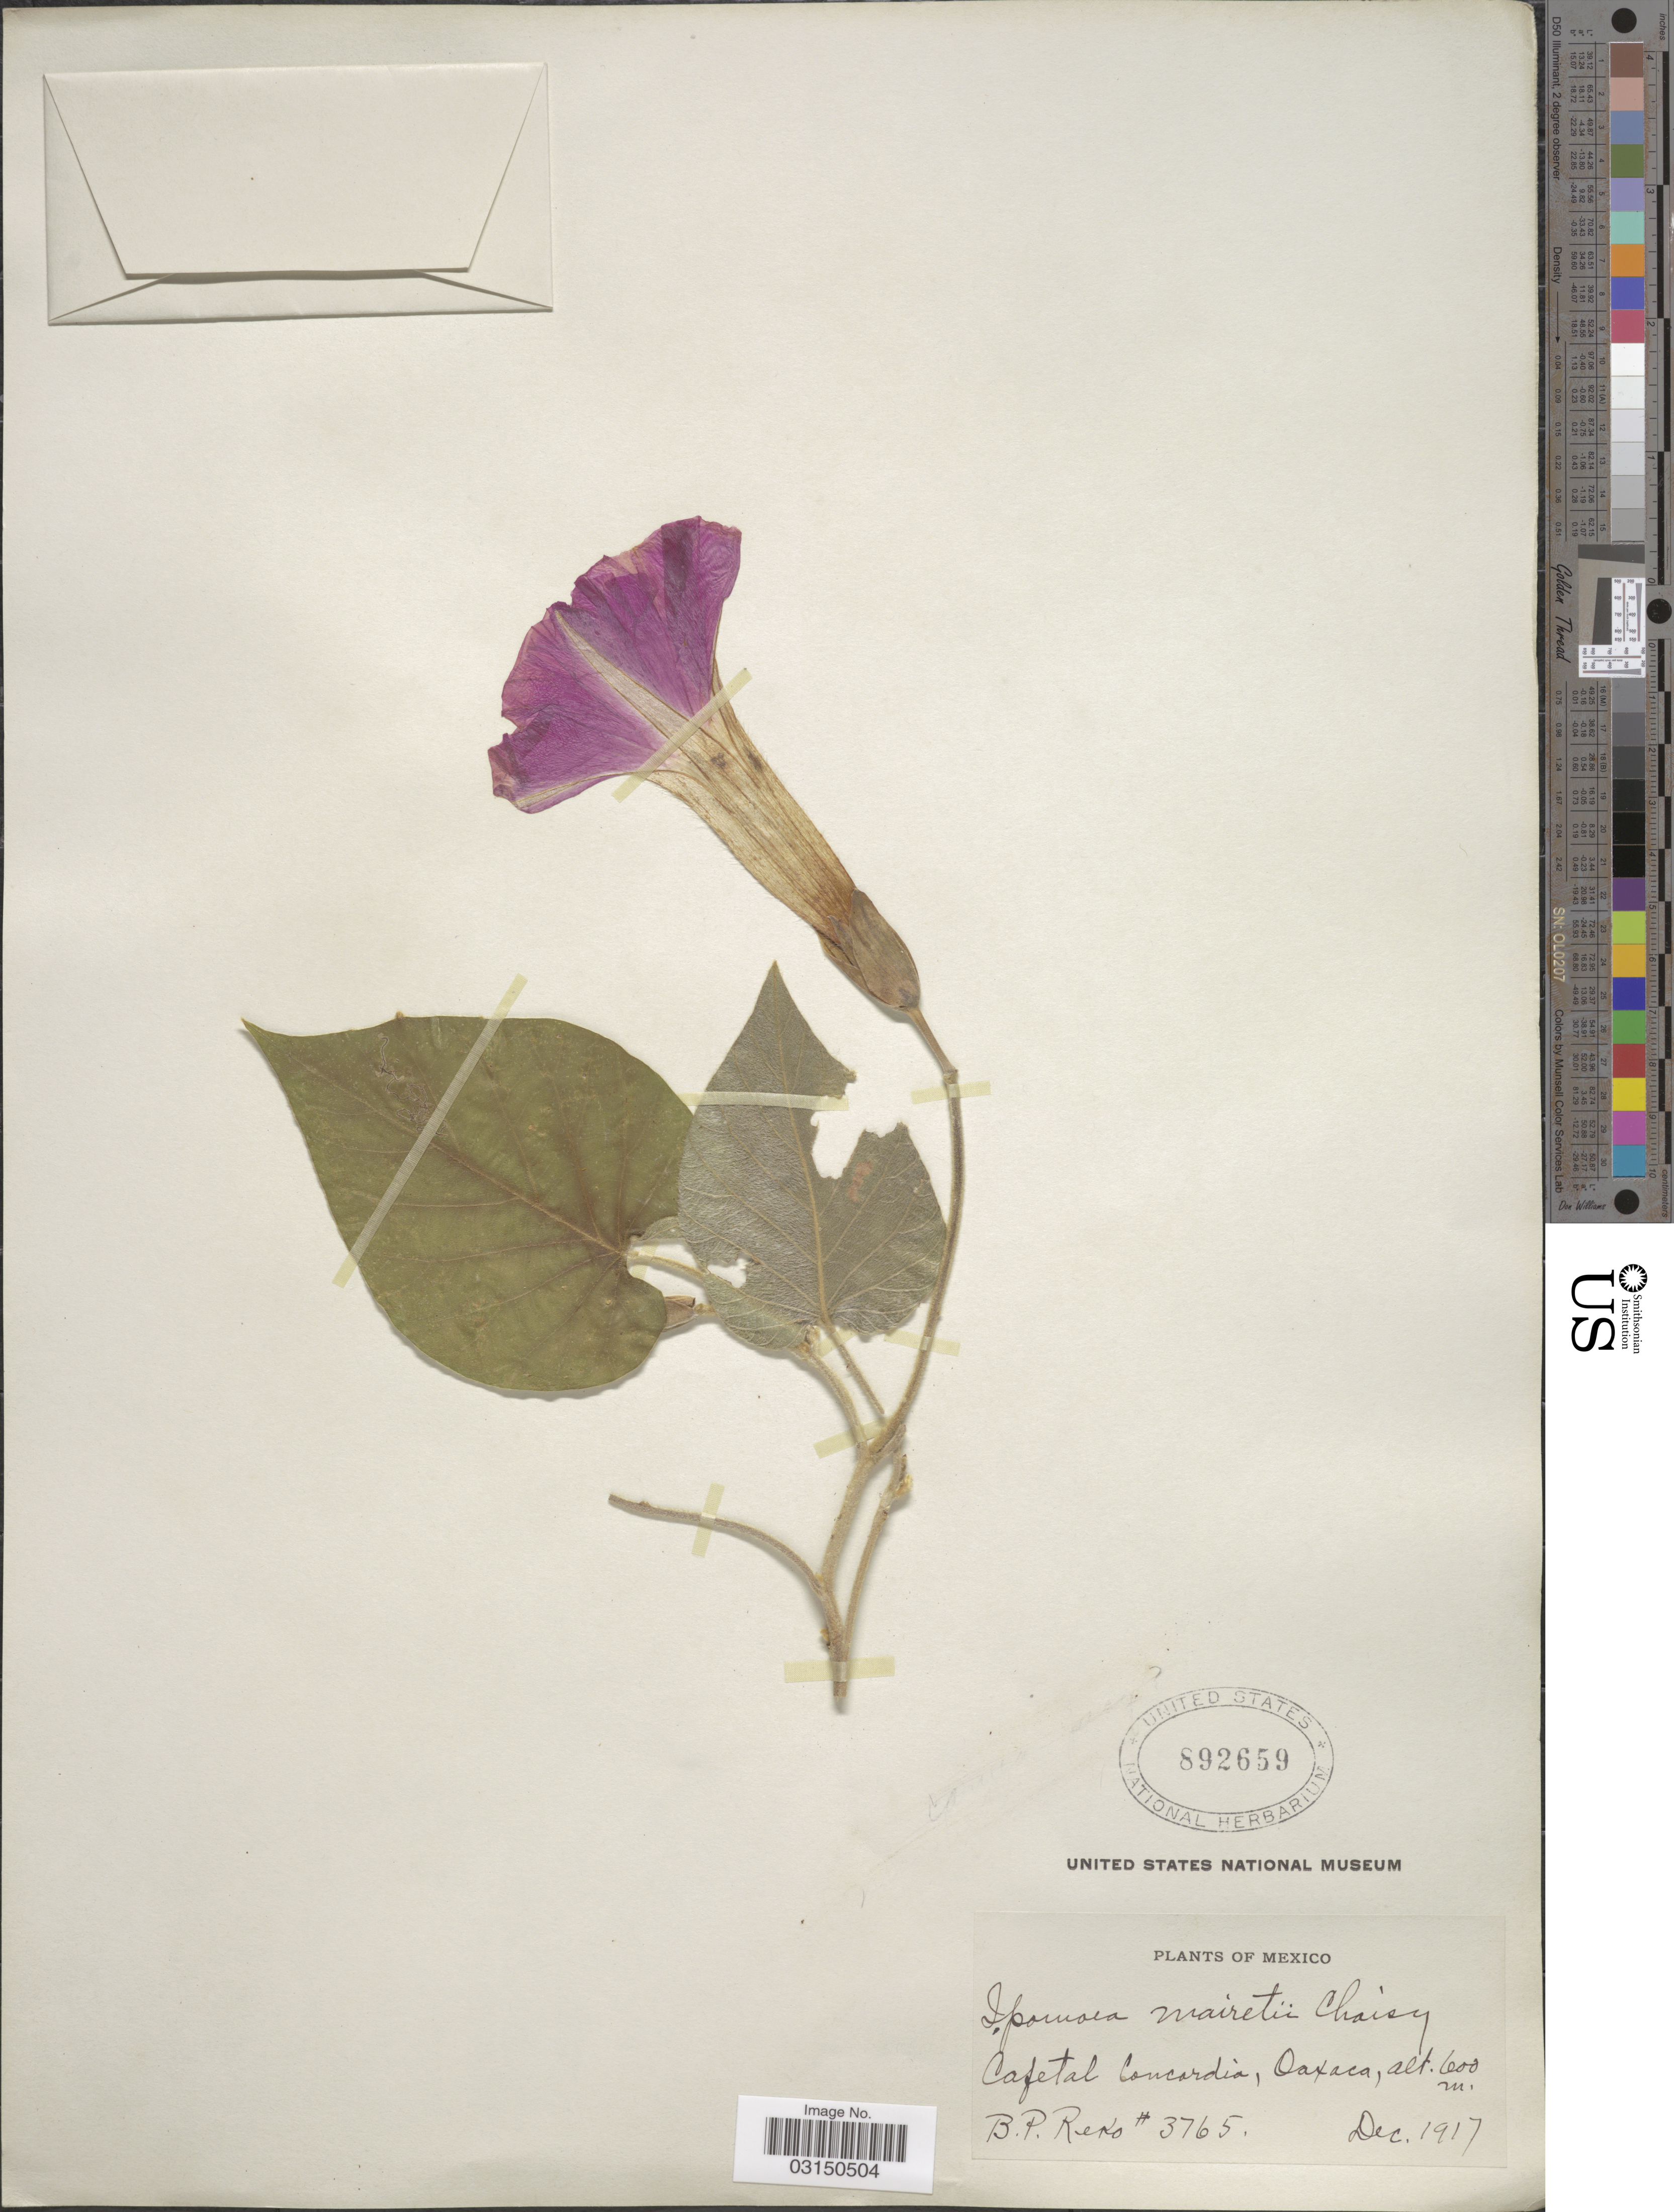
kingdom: Plantae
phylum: Tracheophyta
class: Magnoliopsida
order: Solanales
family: Convolvulaceae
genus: Ipomoea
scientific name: Ipomoea mairetii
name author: Choisy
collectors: B. P. Reko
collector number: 3765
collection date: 1917-12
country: Mexico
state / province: Oaxaca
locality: Cafetal Concordia.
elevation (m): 600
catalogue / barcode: US 892659